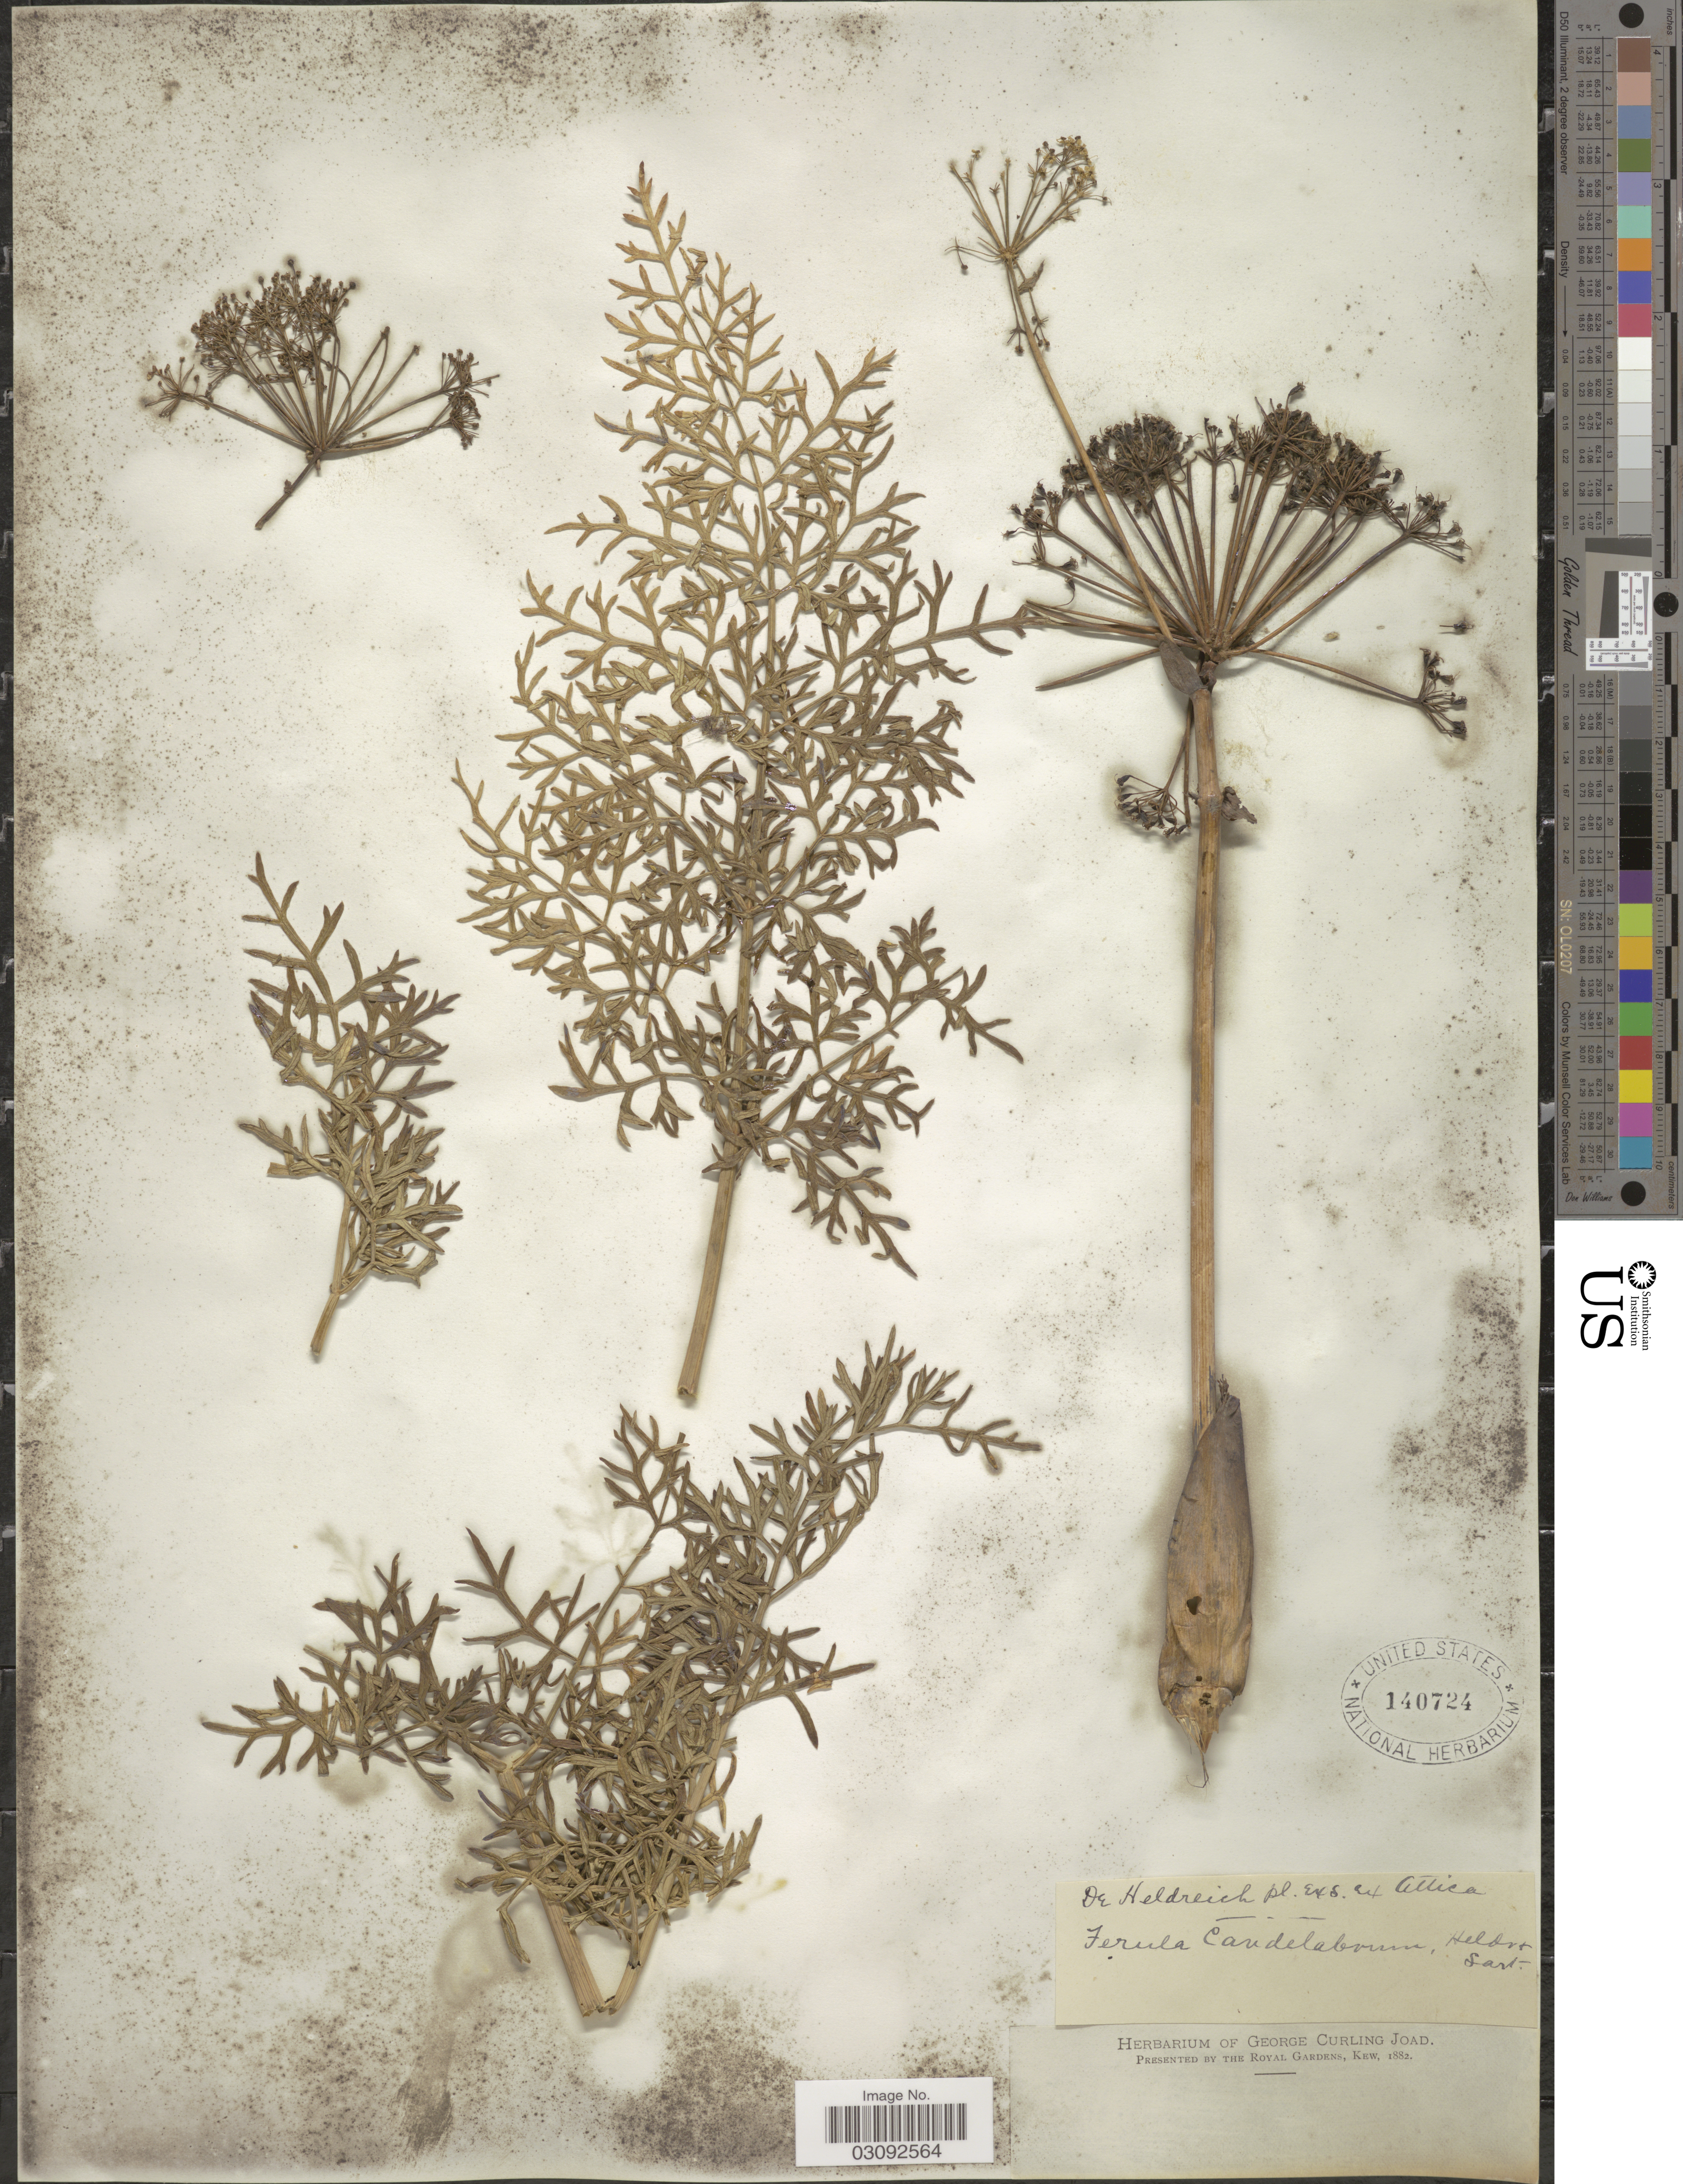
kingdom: Plantae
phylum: Tracheophyta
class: Magnoliopsida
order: Apiales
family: Apiaceae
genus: Ferula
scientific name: Ferula candelabrum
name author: Heldr. & Sart.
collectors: -. De Heldreich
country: Greece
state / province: Attica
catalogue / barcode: US 140724